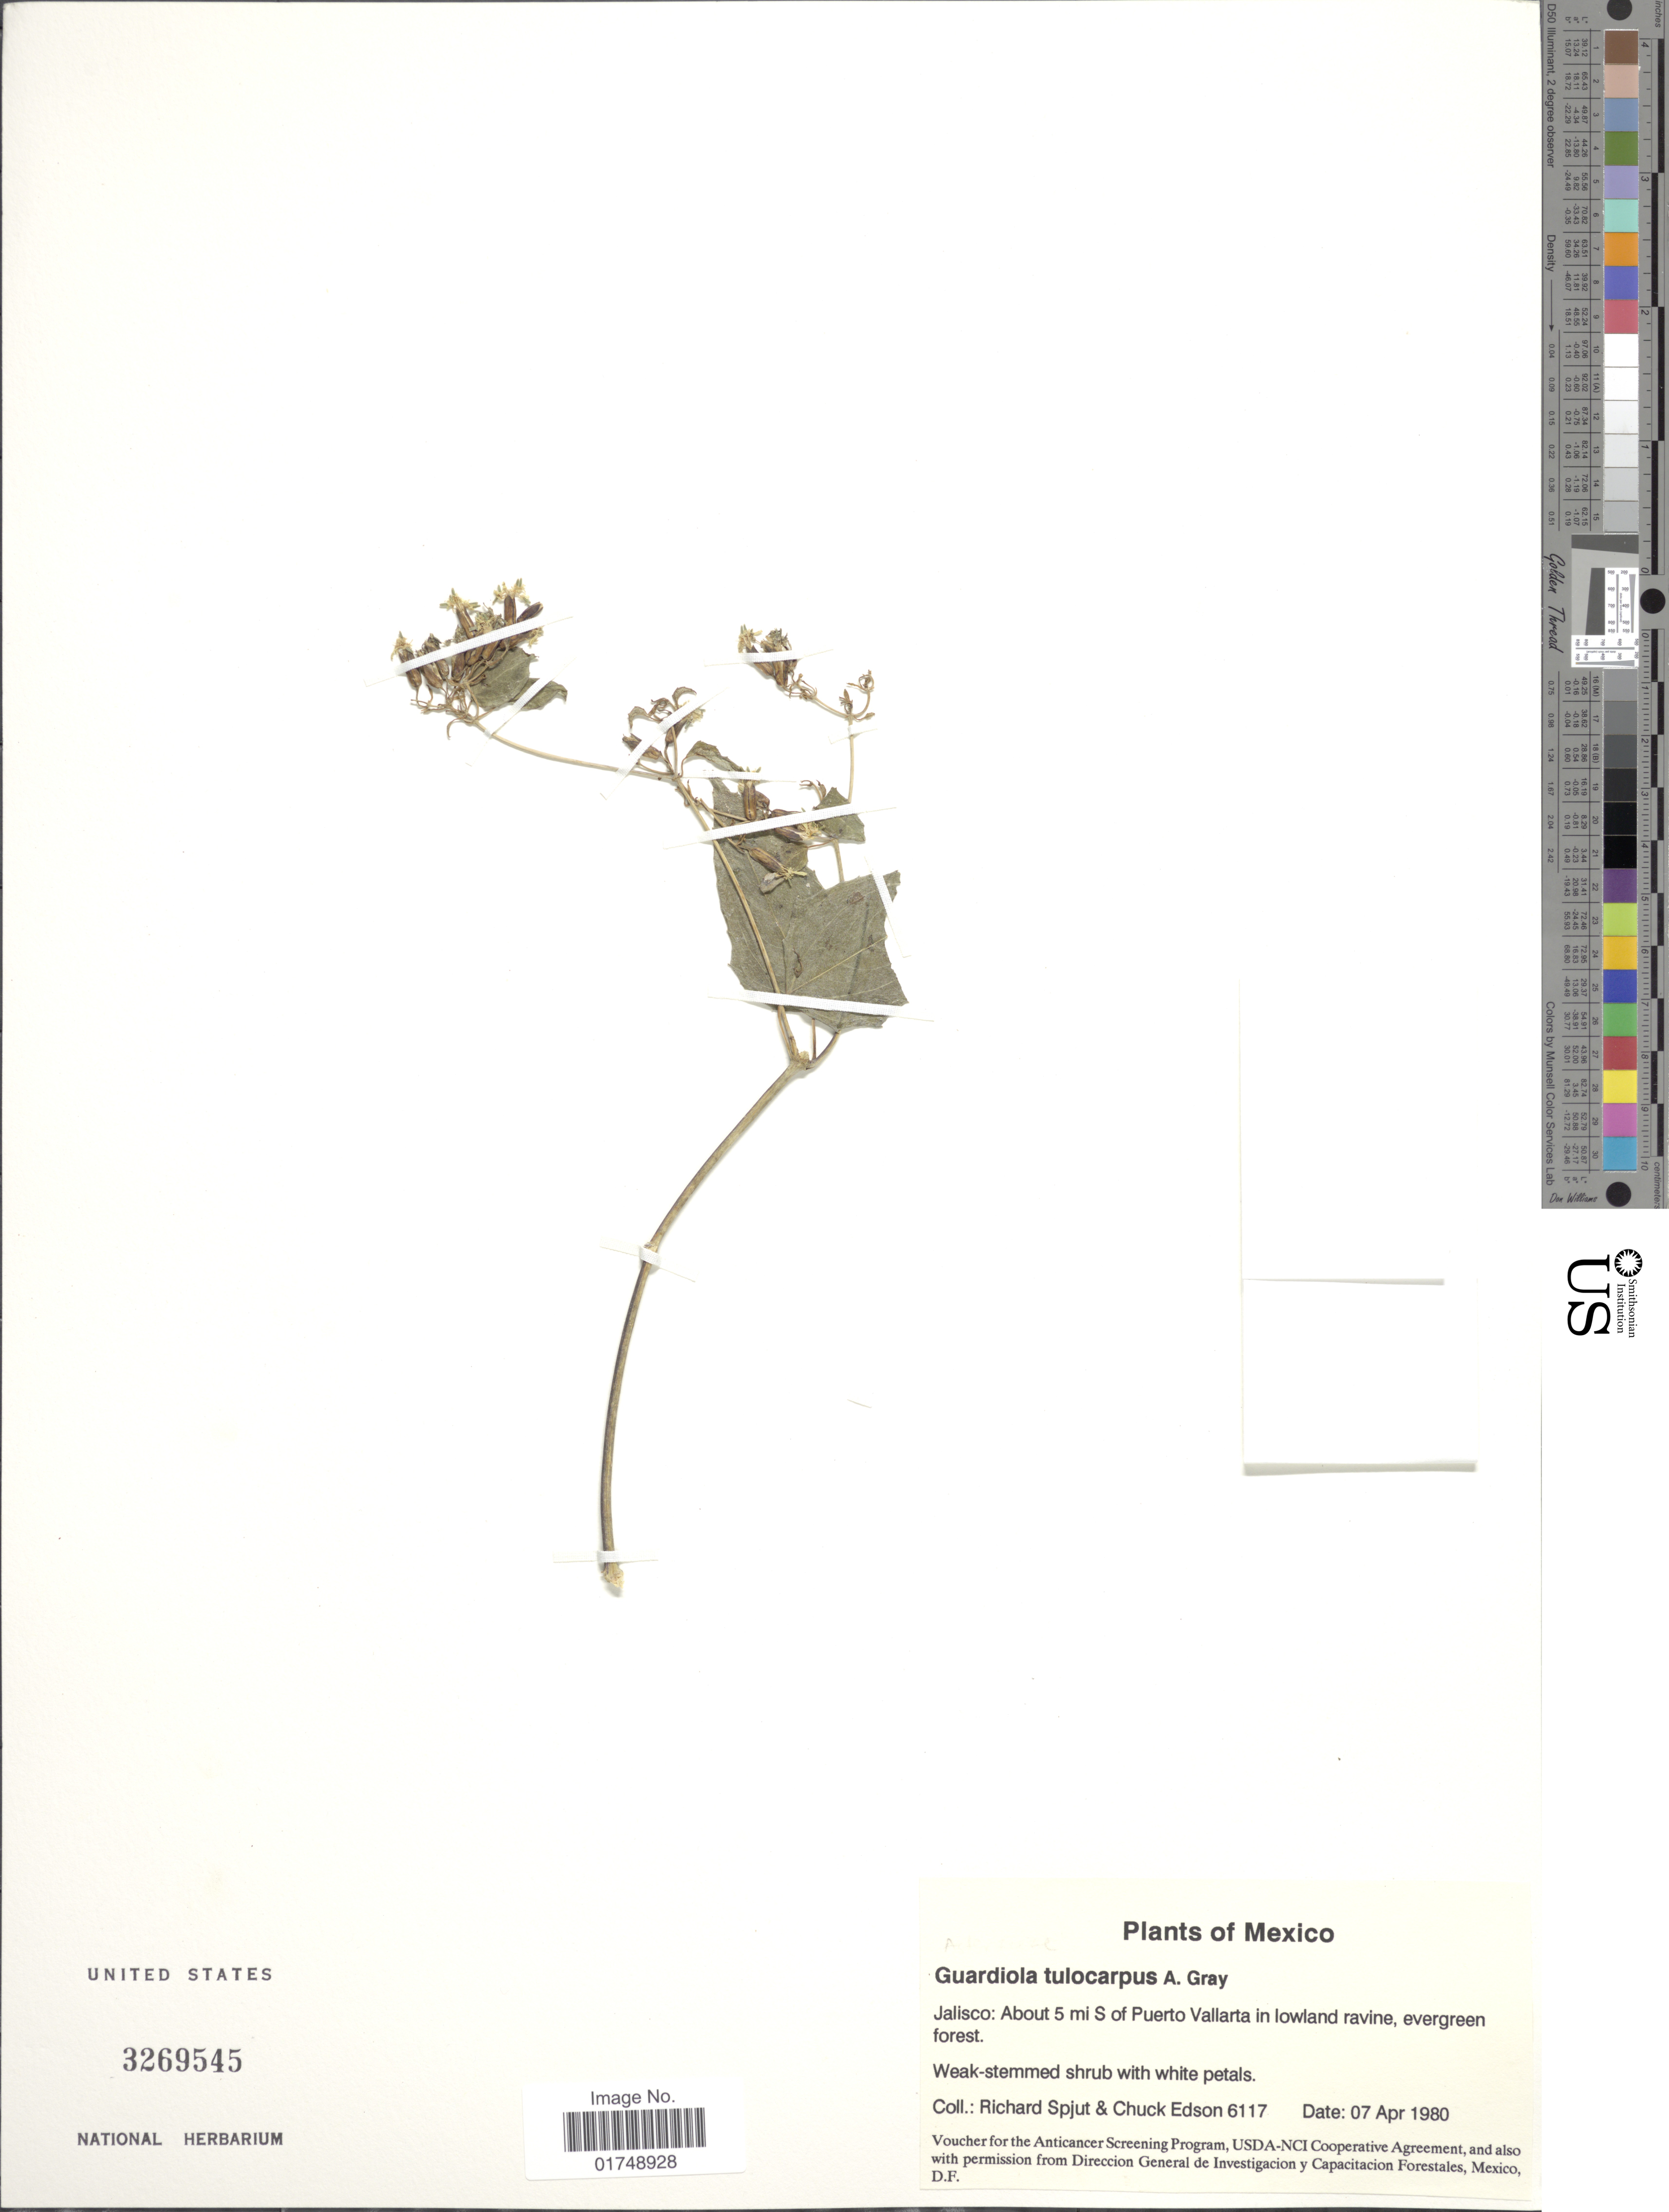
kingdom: Plantae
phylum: Tracheophyta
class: Magnoliopsida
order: Asterales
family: Asteraceae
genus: Guardiola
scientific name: Guardiola tulocarpus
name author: A. Gray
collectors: R. Spjut & C. Edson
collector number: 6117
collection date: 1980-04-07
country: Mexico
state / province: Jalisco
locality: About 5 mi S of Puerto Vallarta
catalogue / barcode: US 3269545